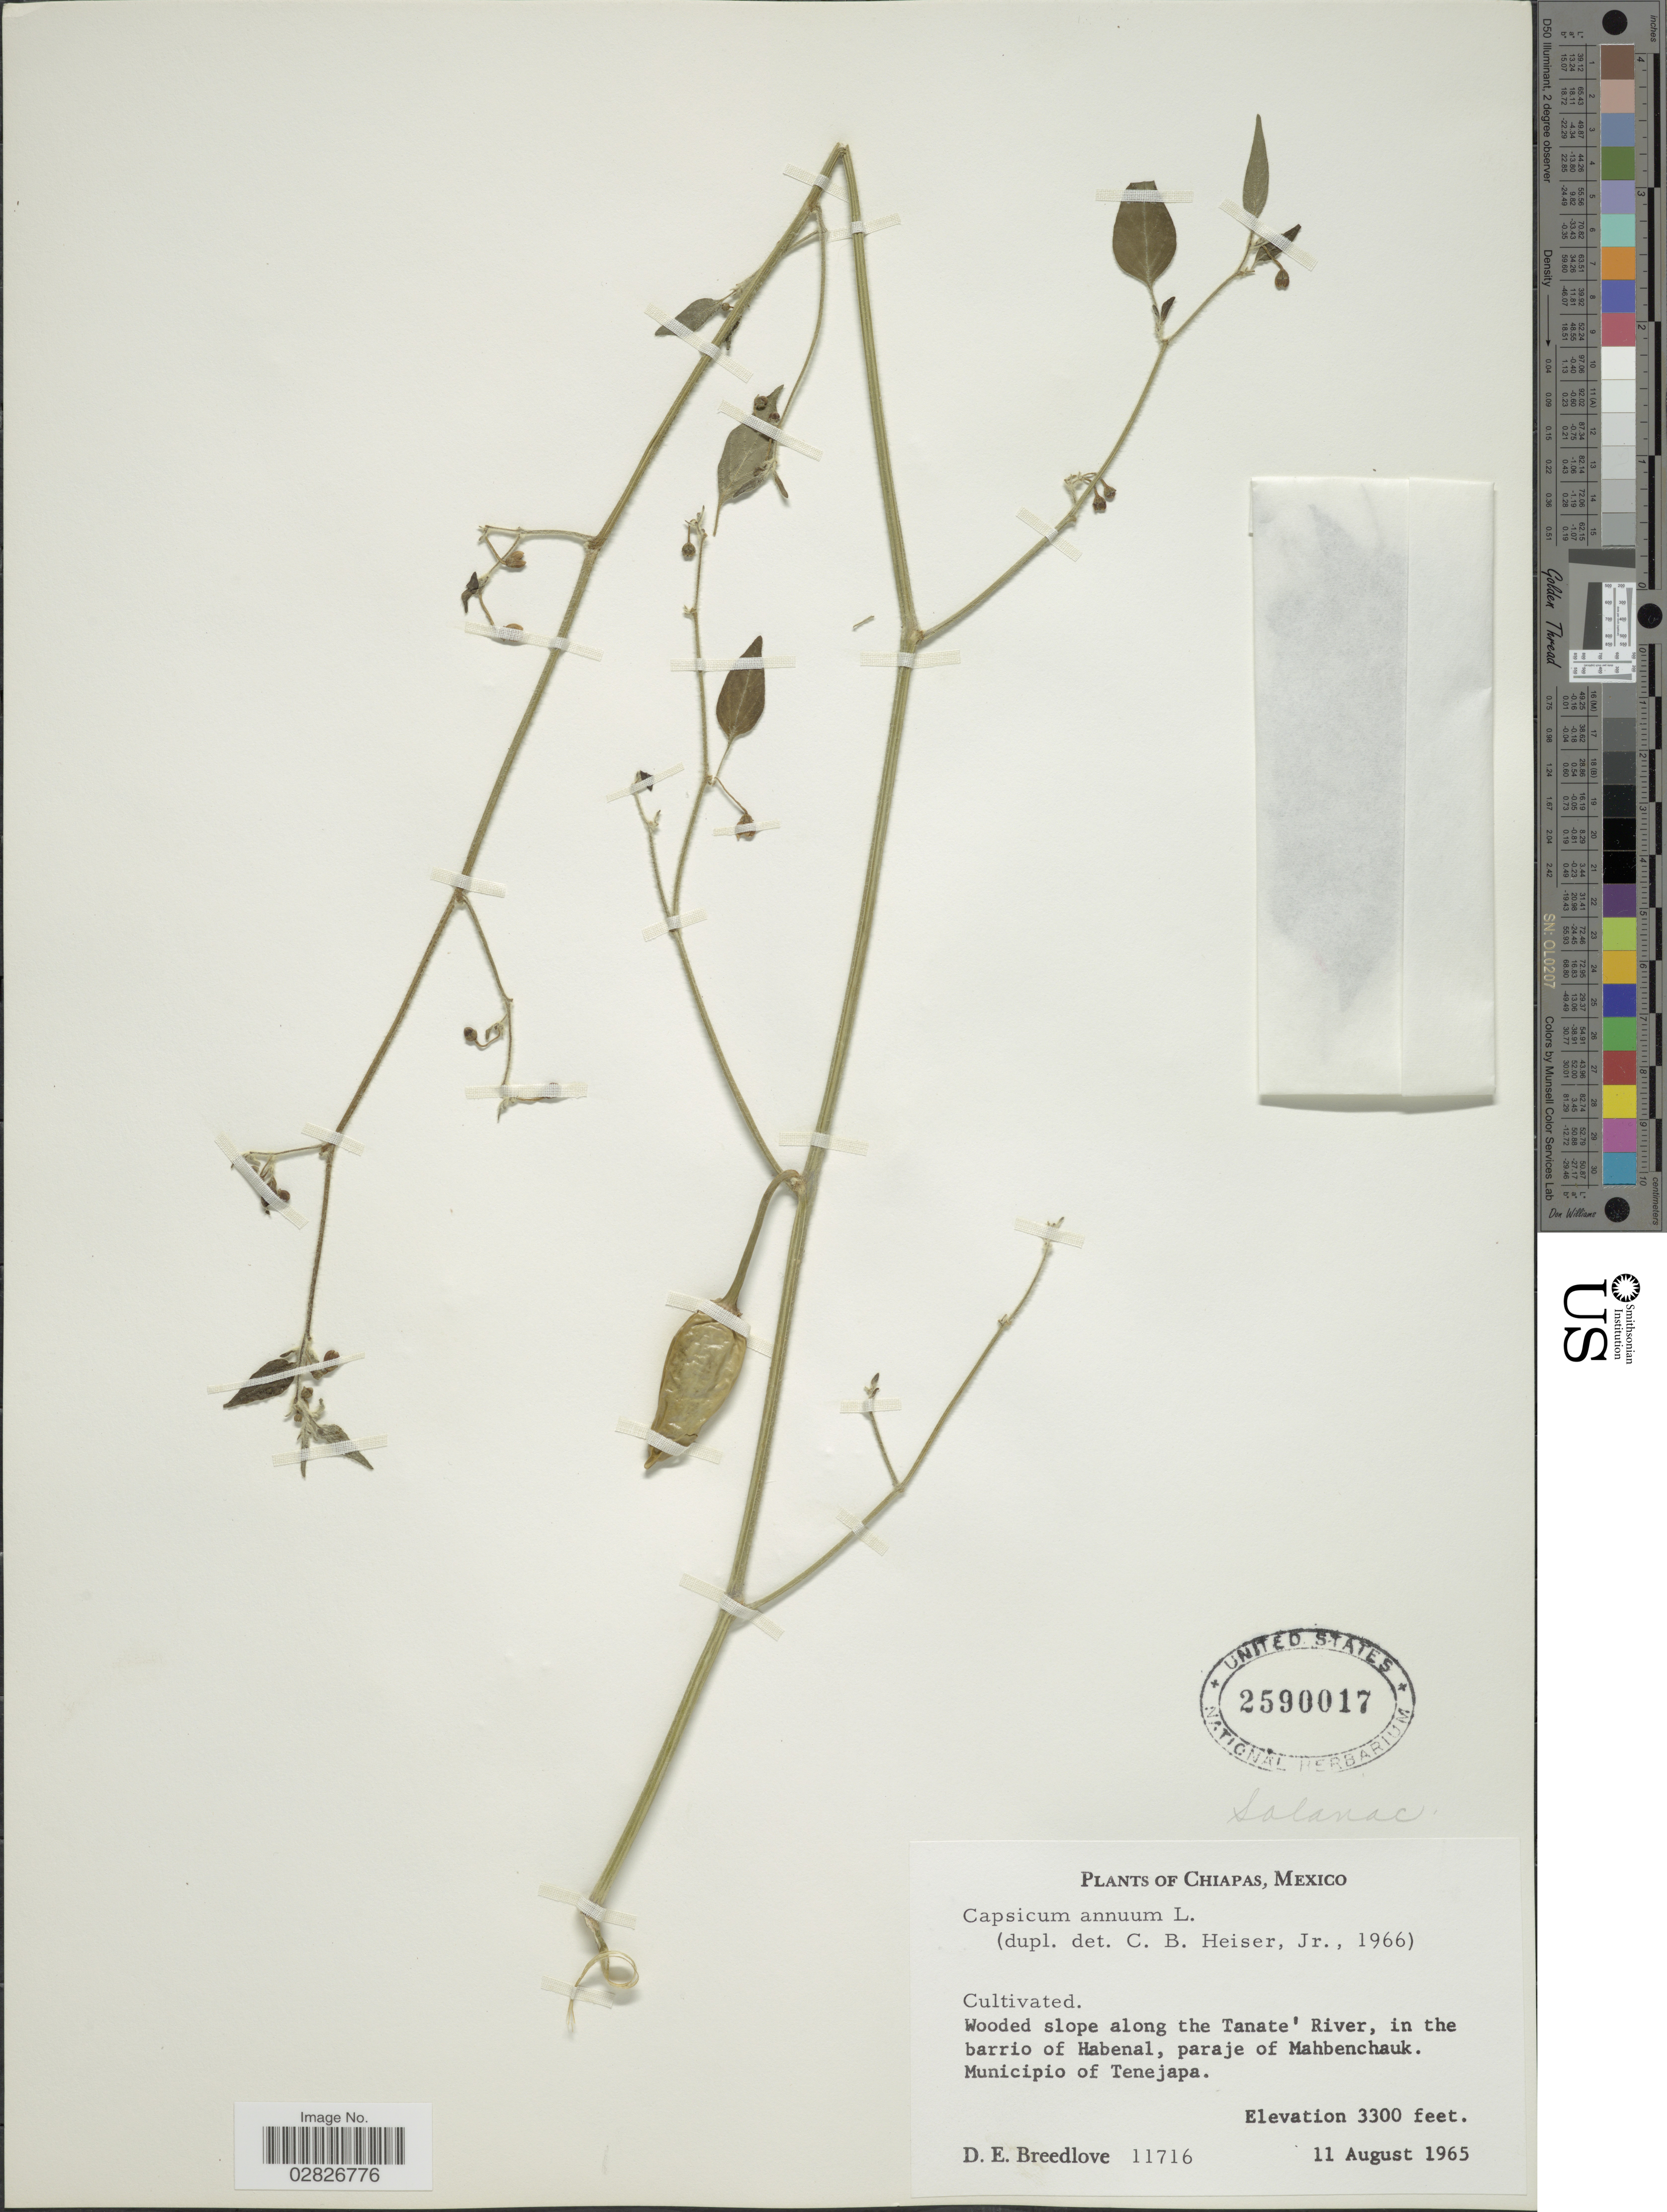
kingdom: Plantae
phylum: Tracheophyta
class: Magnoliopsida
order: Solanales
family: Solanaceae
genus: Capsicum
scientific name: Capsicum annuum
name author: L.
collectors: D. E. Breedlove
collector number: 11716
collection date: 1965-08-11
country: Mexico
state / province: Chiapas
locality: Wooded slope along the Tanate' River, in the barrio of Habenal, paraje of Mahbenchauk, Municipio of Tenejapa.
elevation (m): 1006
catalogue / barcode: US 2590017